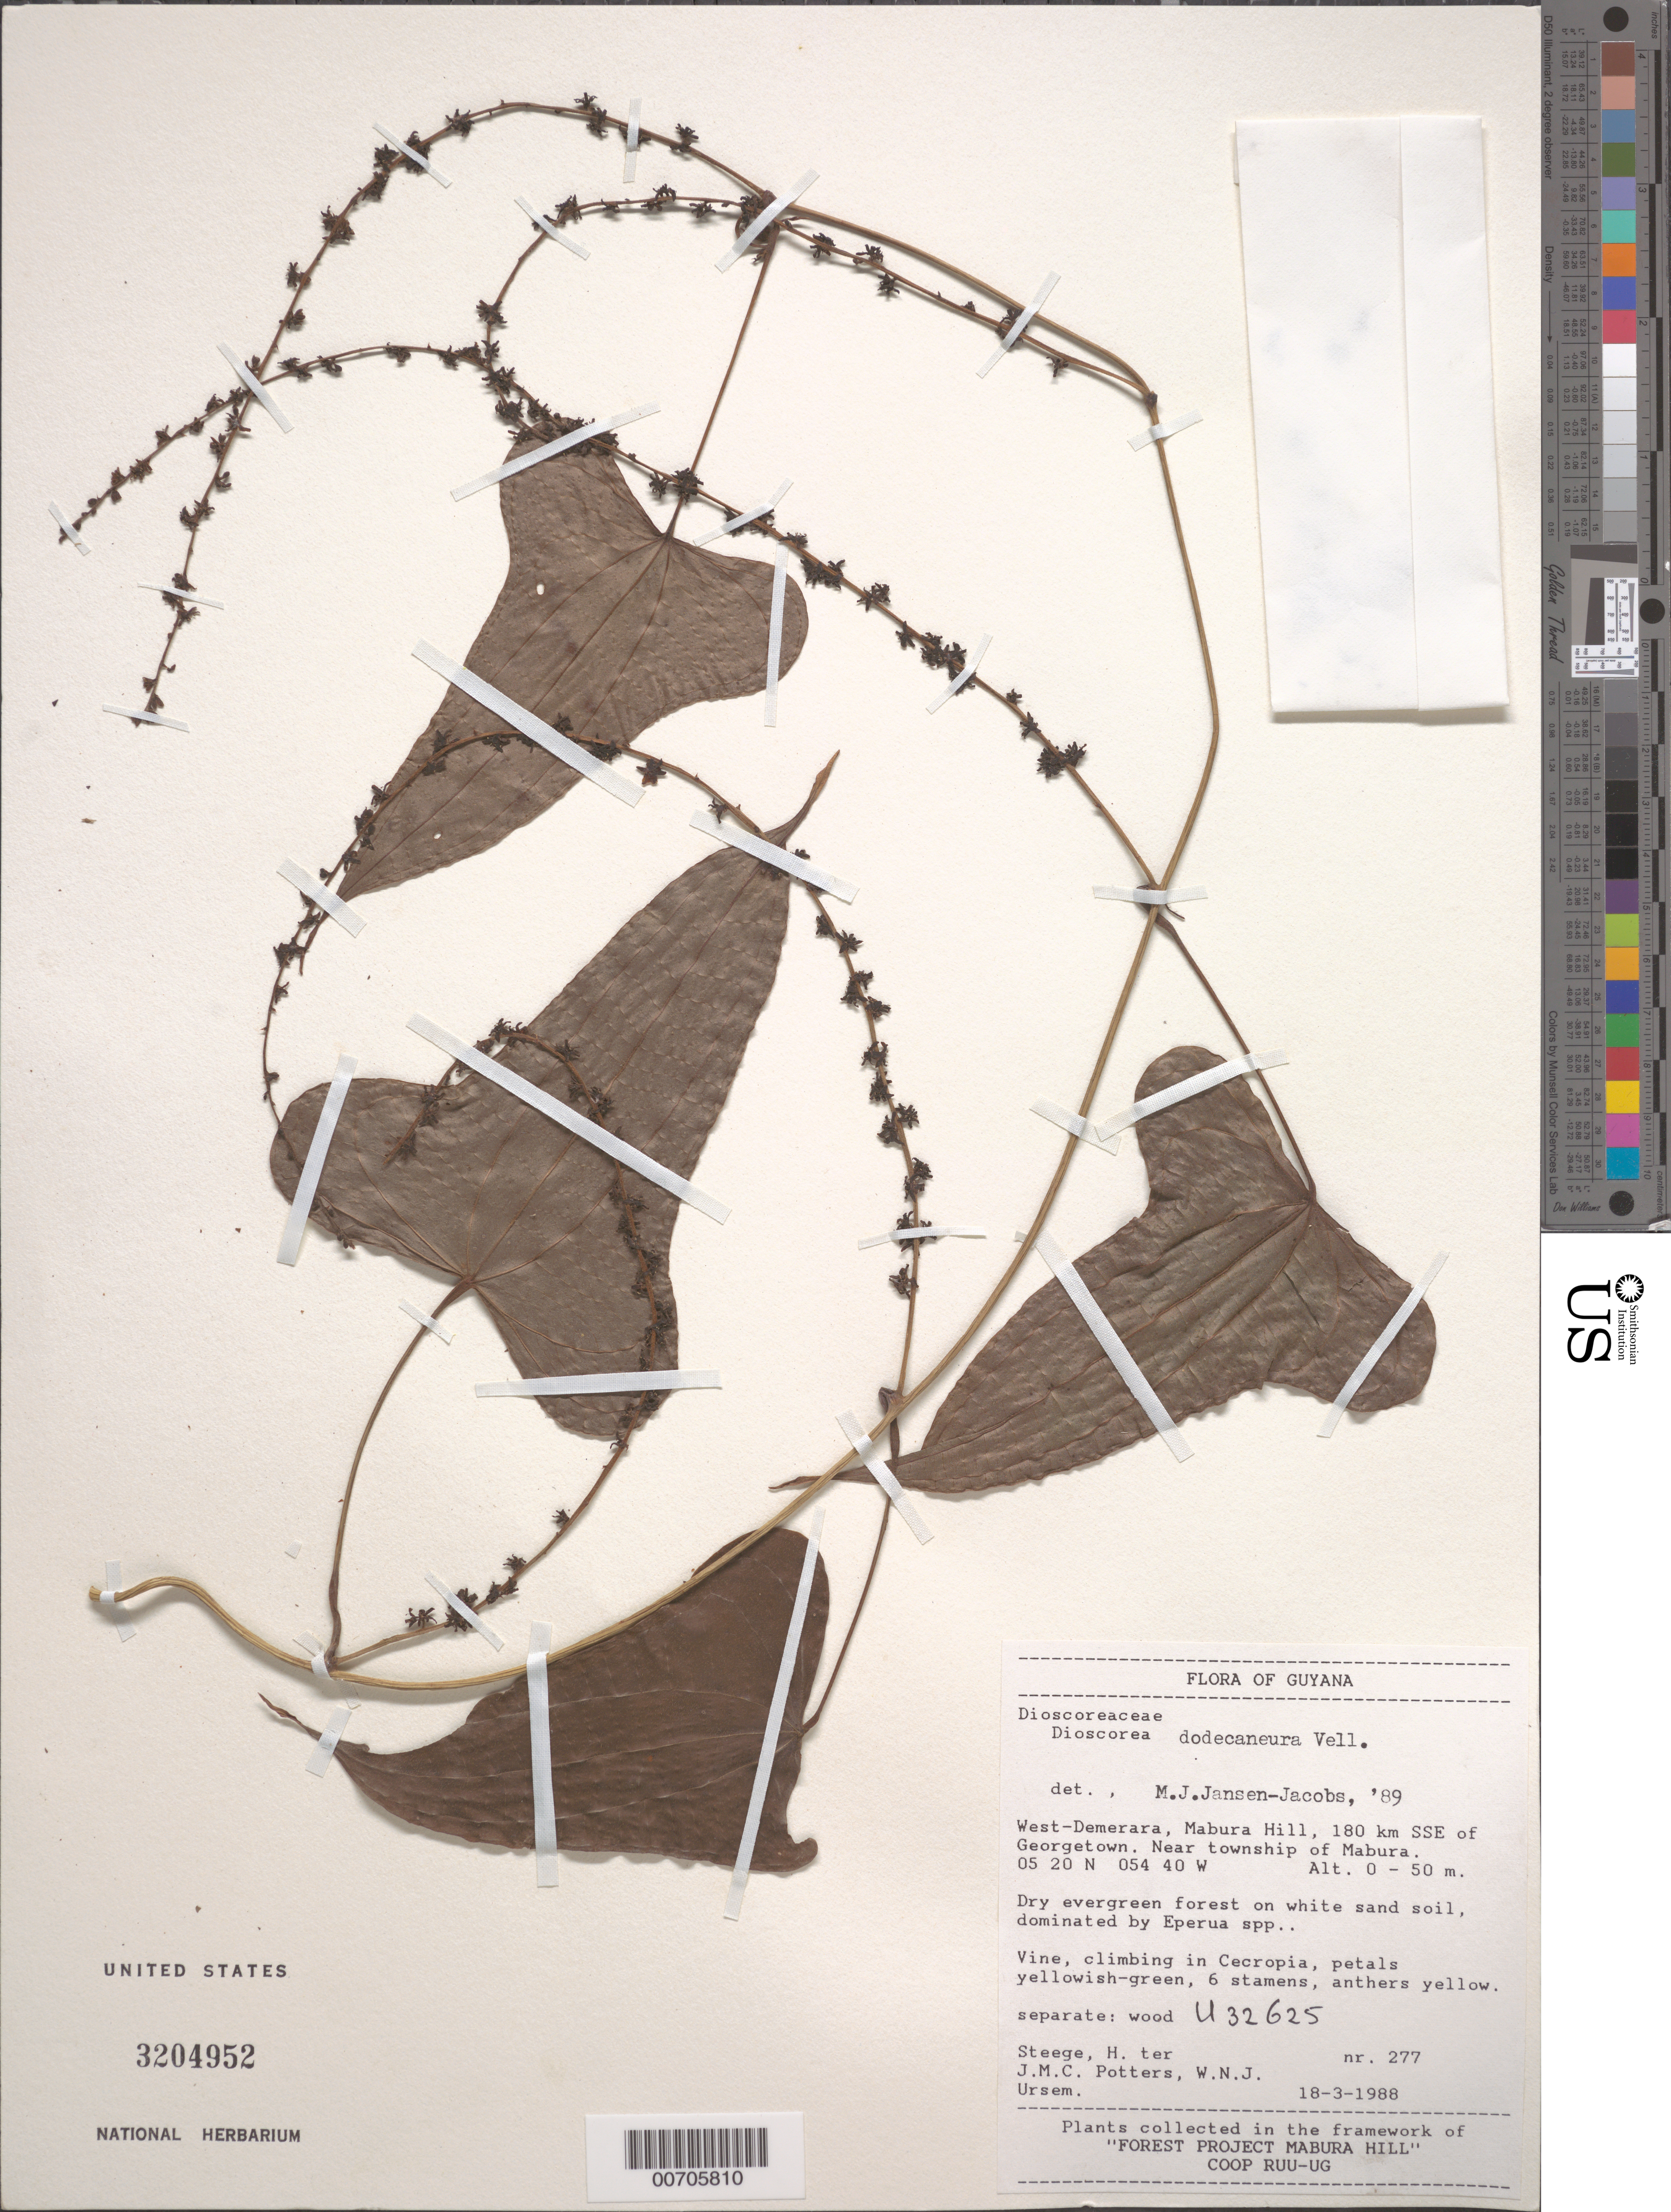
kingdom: Plantae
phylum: Tracheophyta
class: Liliopsida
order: Dioscoreales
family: Dioscoreaceae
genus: Dioscorea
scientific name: Dioscorea dodecaneura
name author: Vell.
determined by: Jansen-Jacobs, M. J., (U), Nationaal Herbarium Nederland, Utrecht University branch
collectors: H. ter Steege, J. Potters & W. Ursem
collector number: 277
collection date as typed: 18-Mar-88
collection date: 1988-03-18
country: Guyana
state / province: U. Demerara-Berbice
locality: Mabura Hill, 180 km SSE of Georgetown, near township of Mabura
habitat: Dry evergreen forest on white sand soil, dominated by Eperua spp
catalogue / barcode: US 3204952